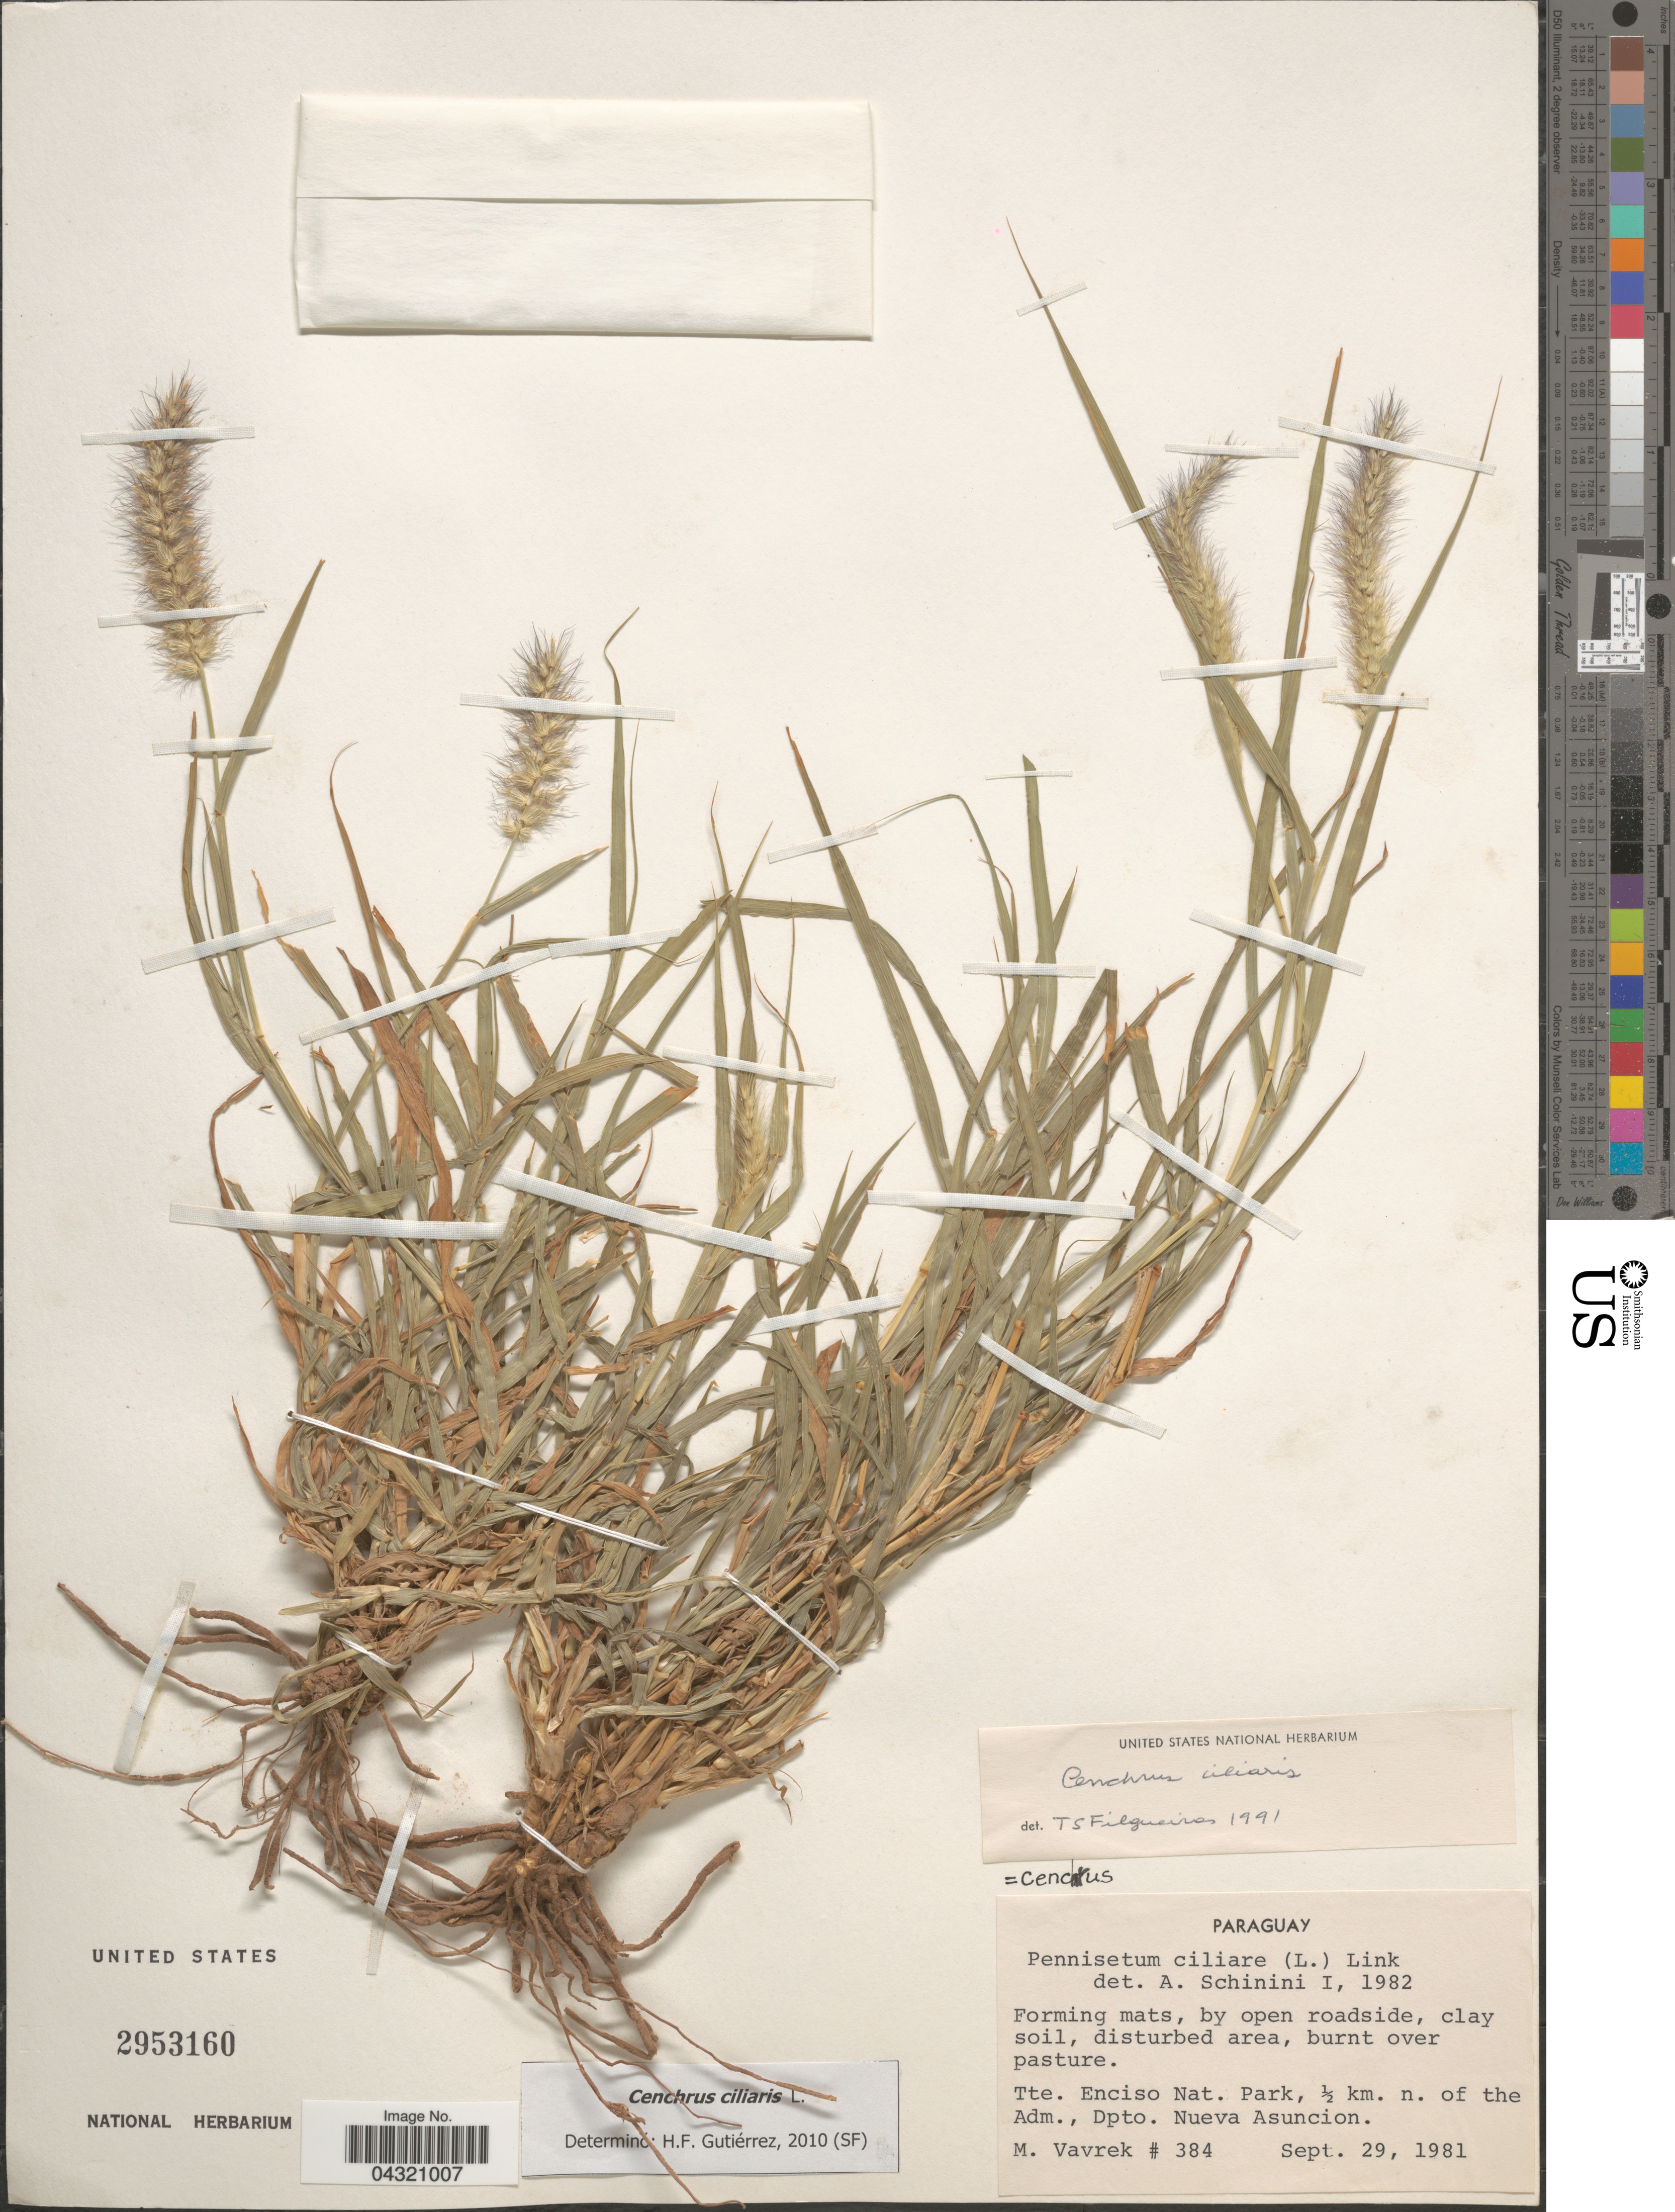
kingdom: Plantae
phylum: Tracheophyta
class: Liliopsida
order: Poales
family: Poaceae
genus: Cenchrus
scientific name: Cenchrus ciliaris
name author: L.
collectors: M. Vavrek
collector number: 384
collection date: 1981-09-29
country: Paraguay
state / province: Asuncion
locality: Tte. Enciso Nat. Park, ½ km. n. of the Adm., Dpto. Nueva Asuncion.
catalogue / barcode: US 2953160